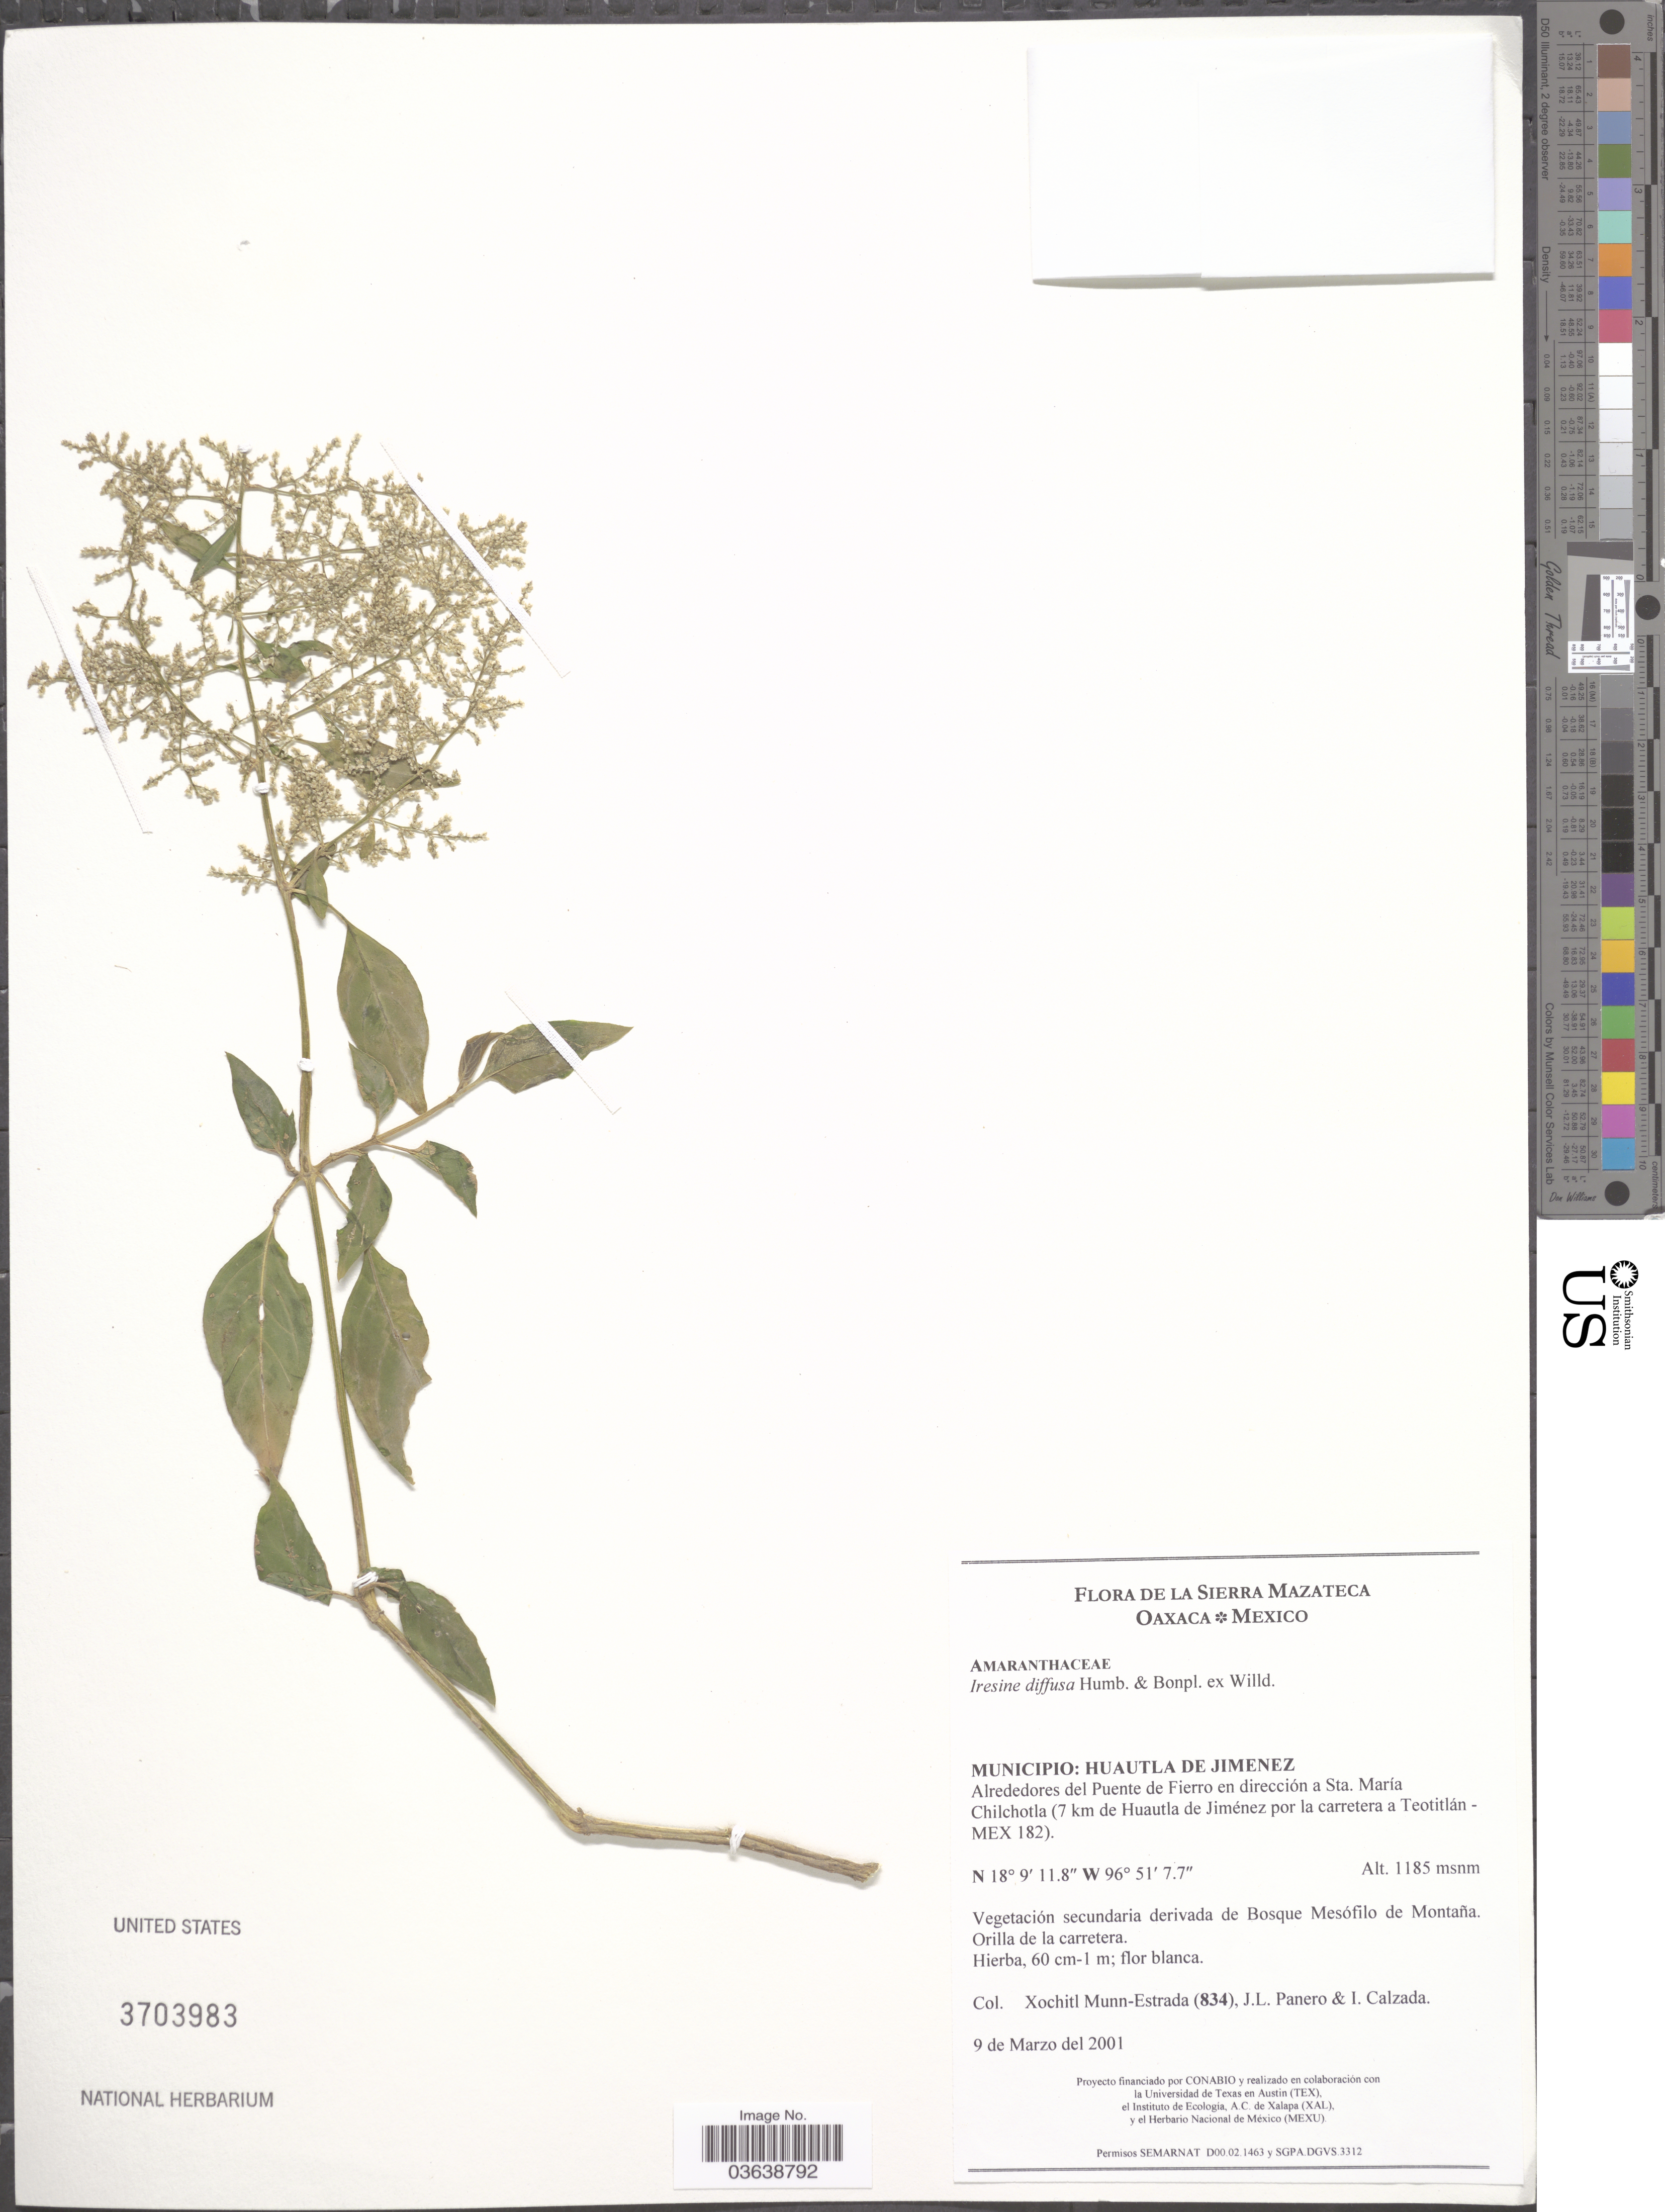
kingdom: Plantae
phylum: Tracheophyta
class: Magnoliopsida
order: Caryophyllales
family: Amaranthaceae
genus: Iresine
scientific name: Iresine celosia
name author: L.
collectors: X. Munn-Estrada, J. L. Panero & I. Calzada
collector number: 834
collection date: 2001-03-09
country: Mexico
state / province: Oaxaca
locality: La Sierra Mazateca. Municipio: Huautla de Jimenez. Alrededores del Puente de Fierro en dirección a Sta. María Chilchotla (7 km de Huautla de Jiménez por la carretera a Teotitlán - MEX 182).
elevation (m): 1185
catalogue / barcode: US 3703983